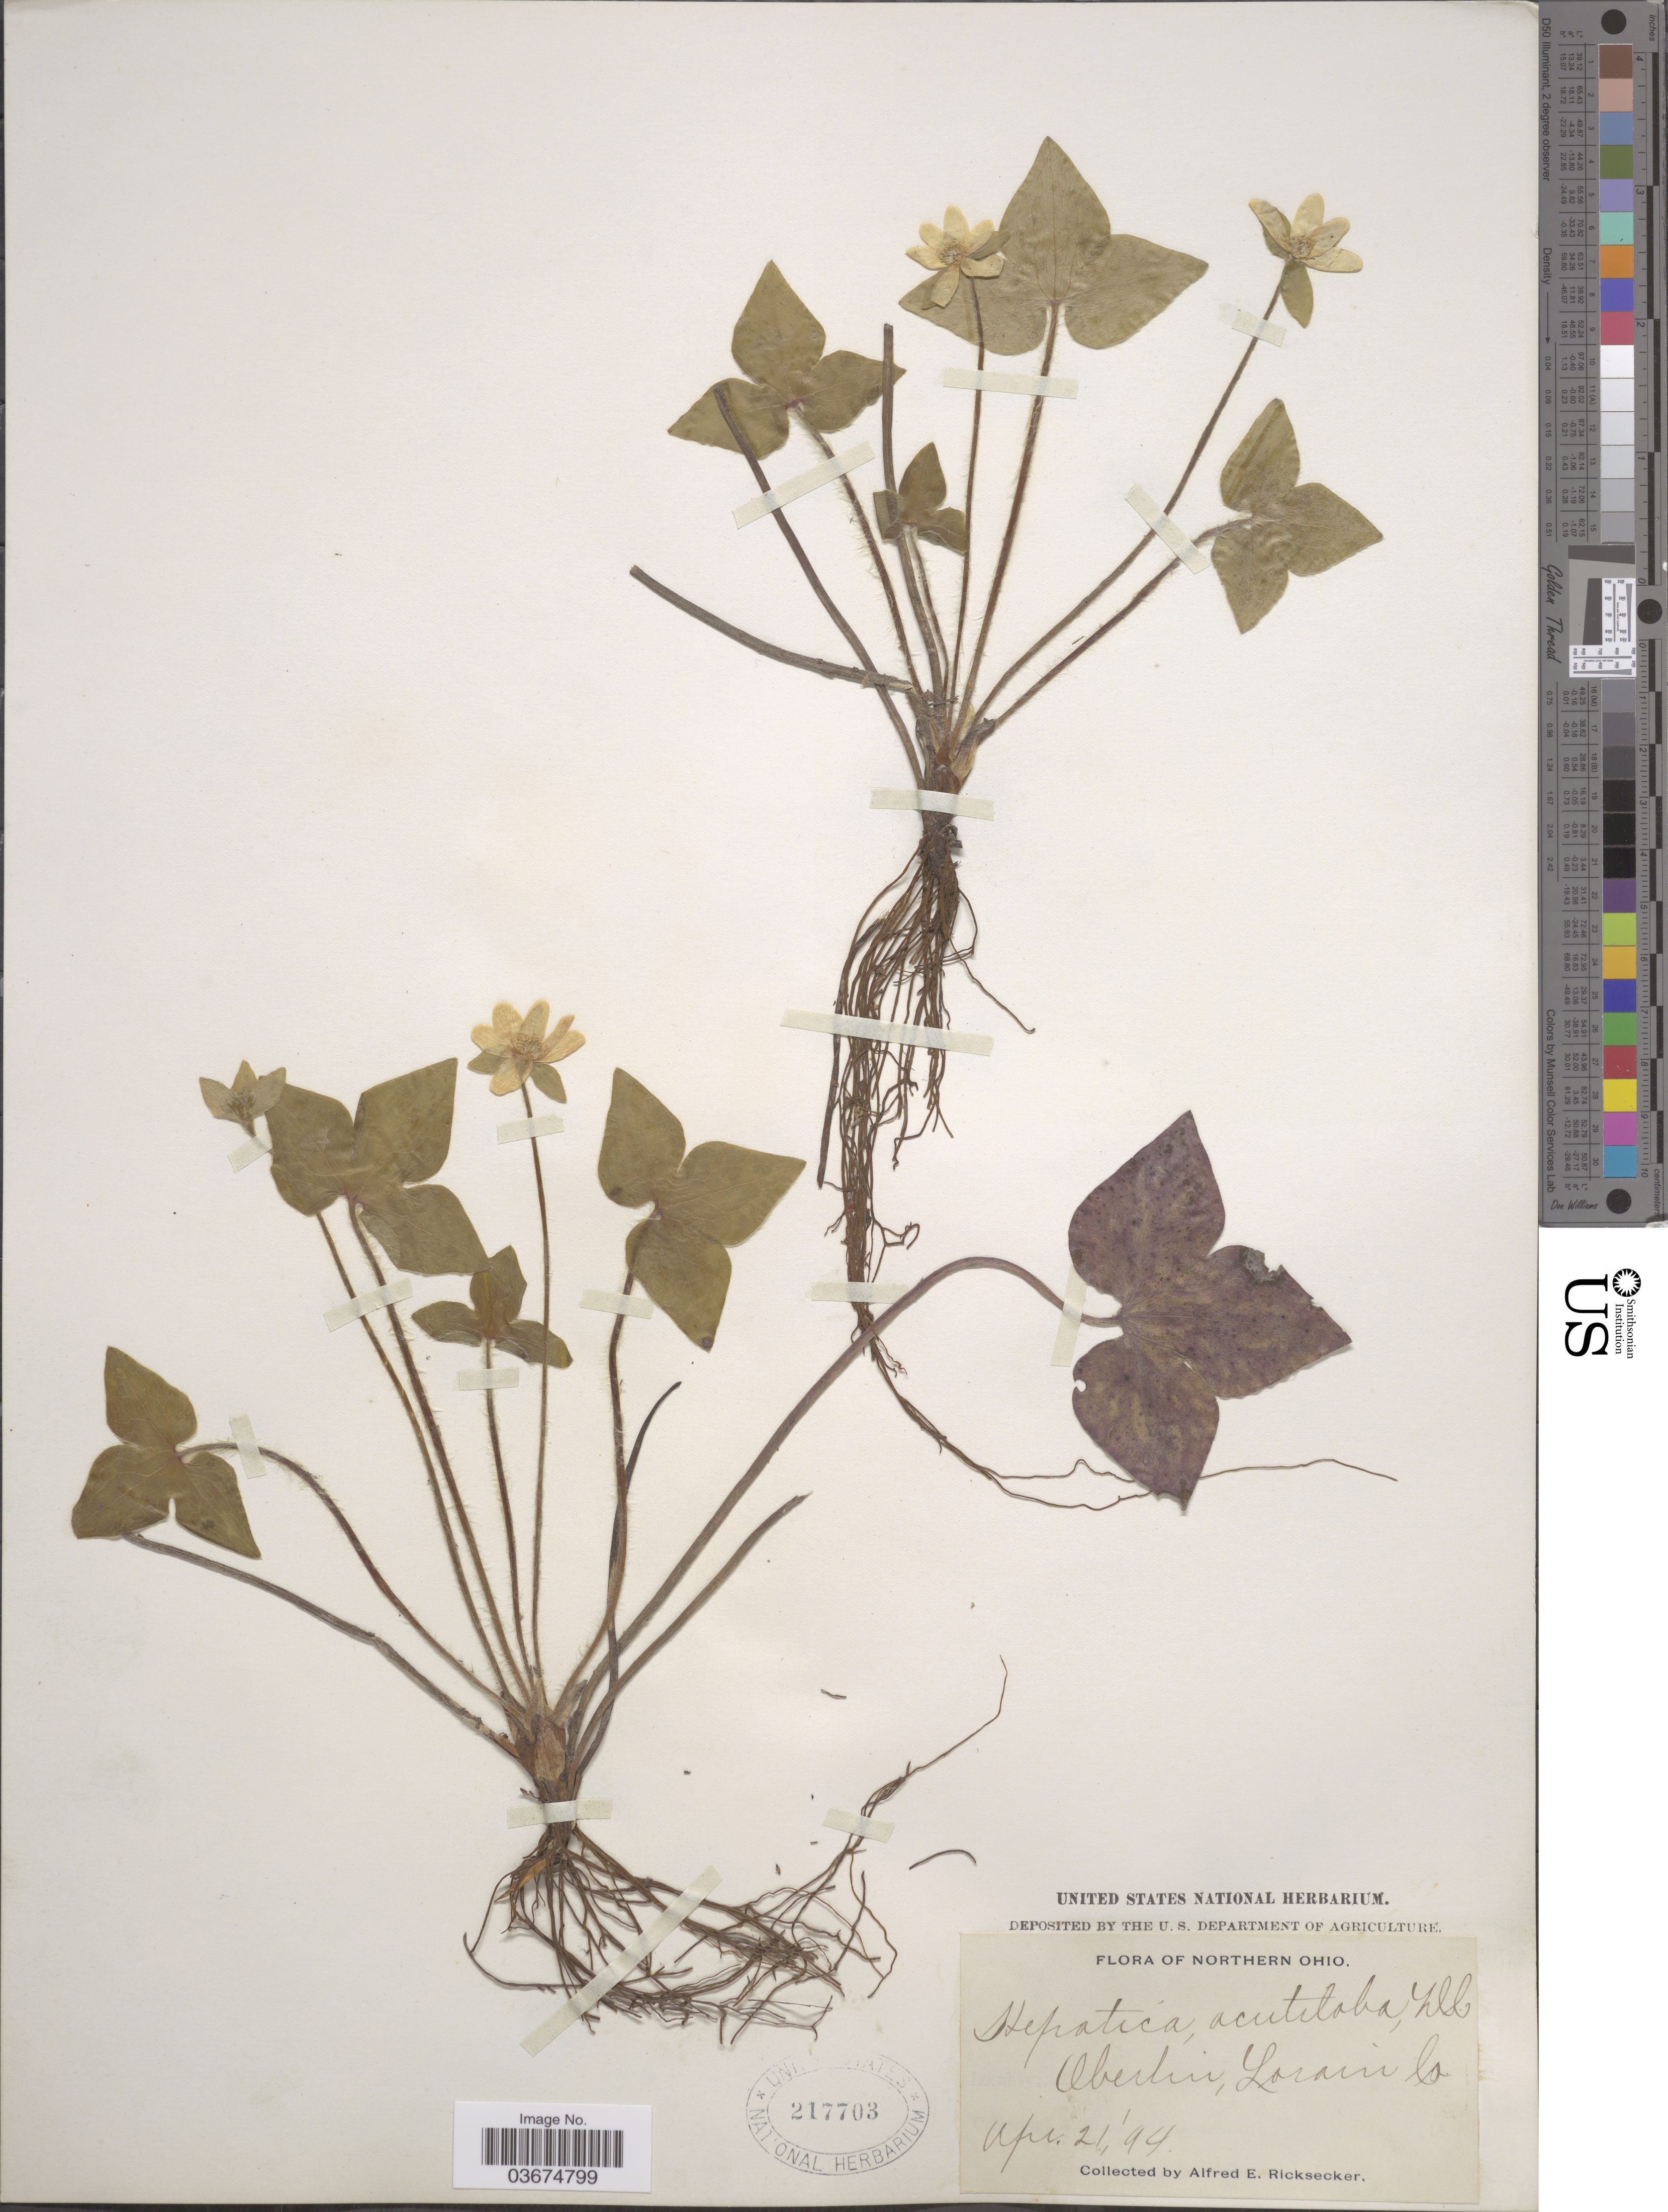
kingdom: Plantae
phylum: Tracheophyta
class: Magnoliopsida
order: Ranunculales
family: Ranunculaceae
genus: Hepatica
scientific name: Hepatica acutiloba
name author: DC.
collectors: A. E. Ricksecker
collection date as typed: Transcribed d/m/y: 21/4/94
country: United States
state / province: Ohio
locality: Northern Ohio. Oberlin, Lorain Co.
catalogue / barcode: US 217703